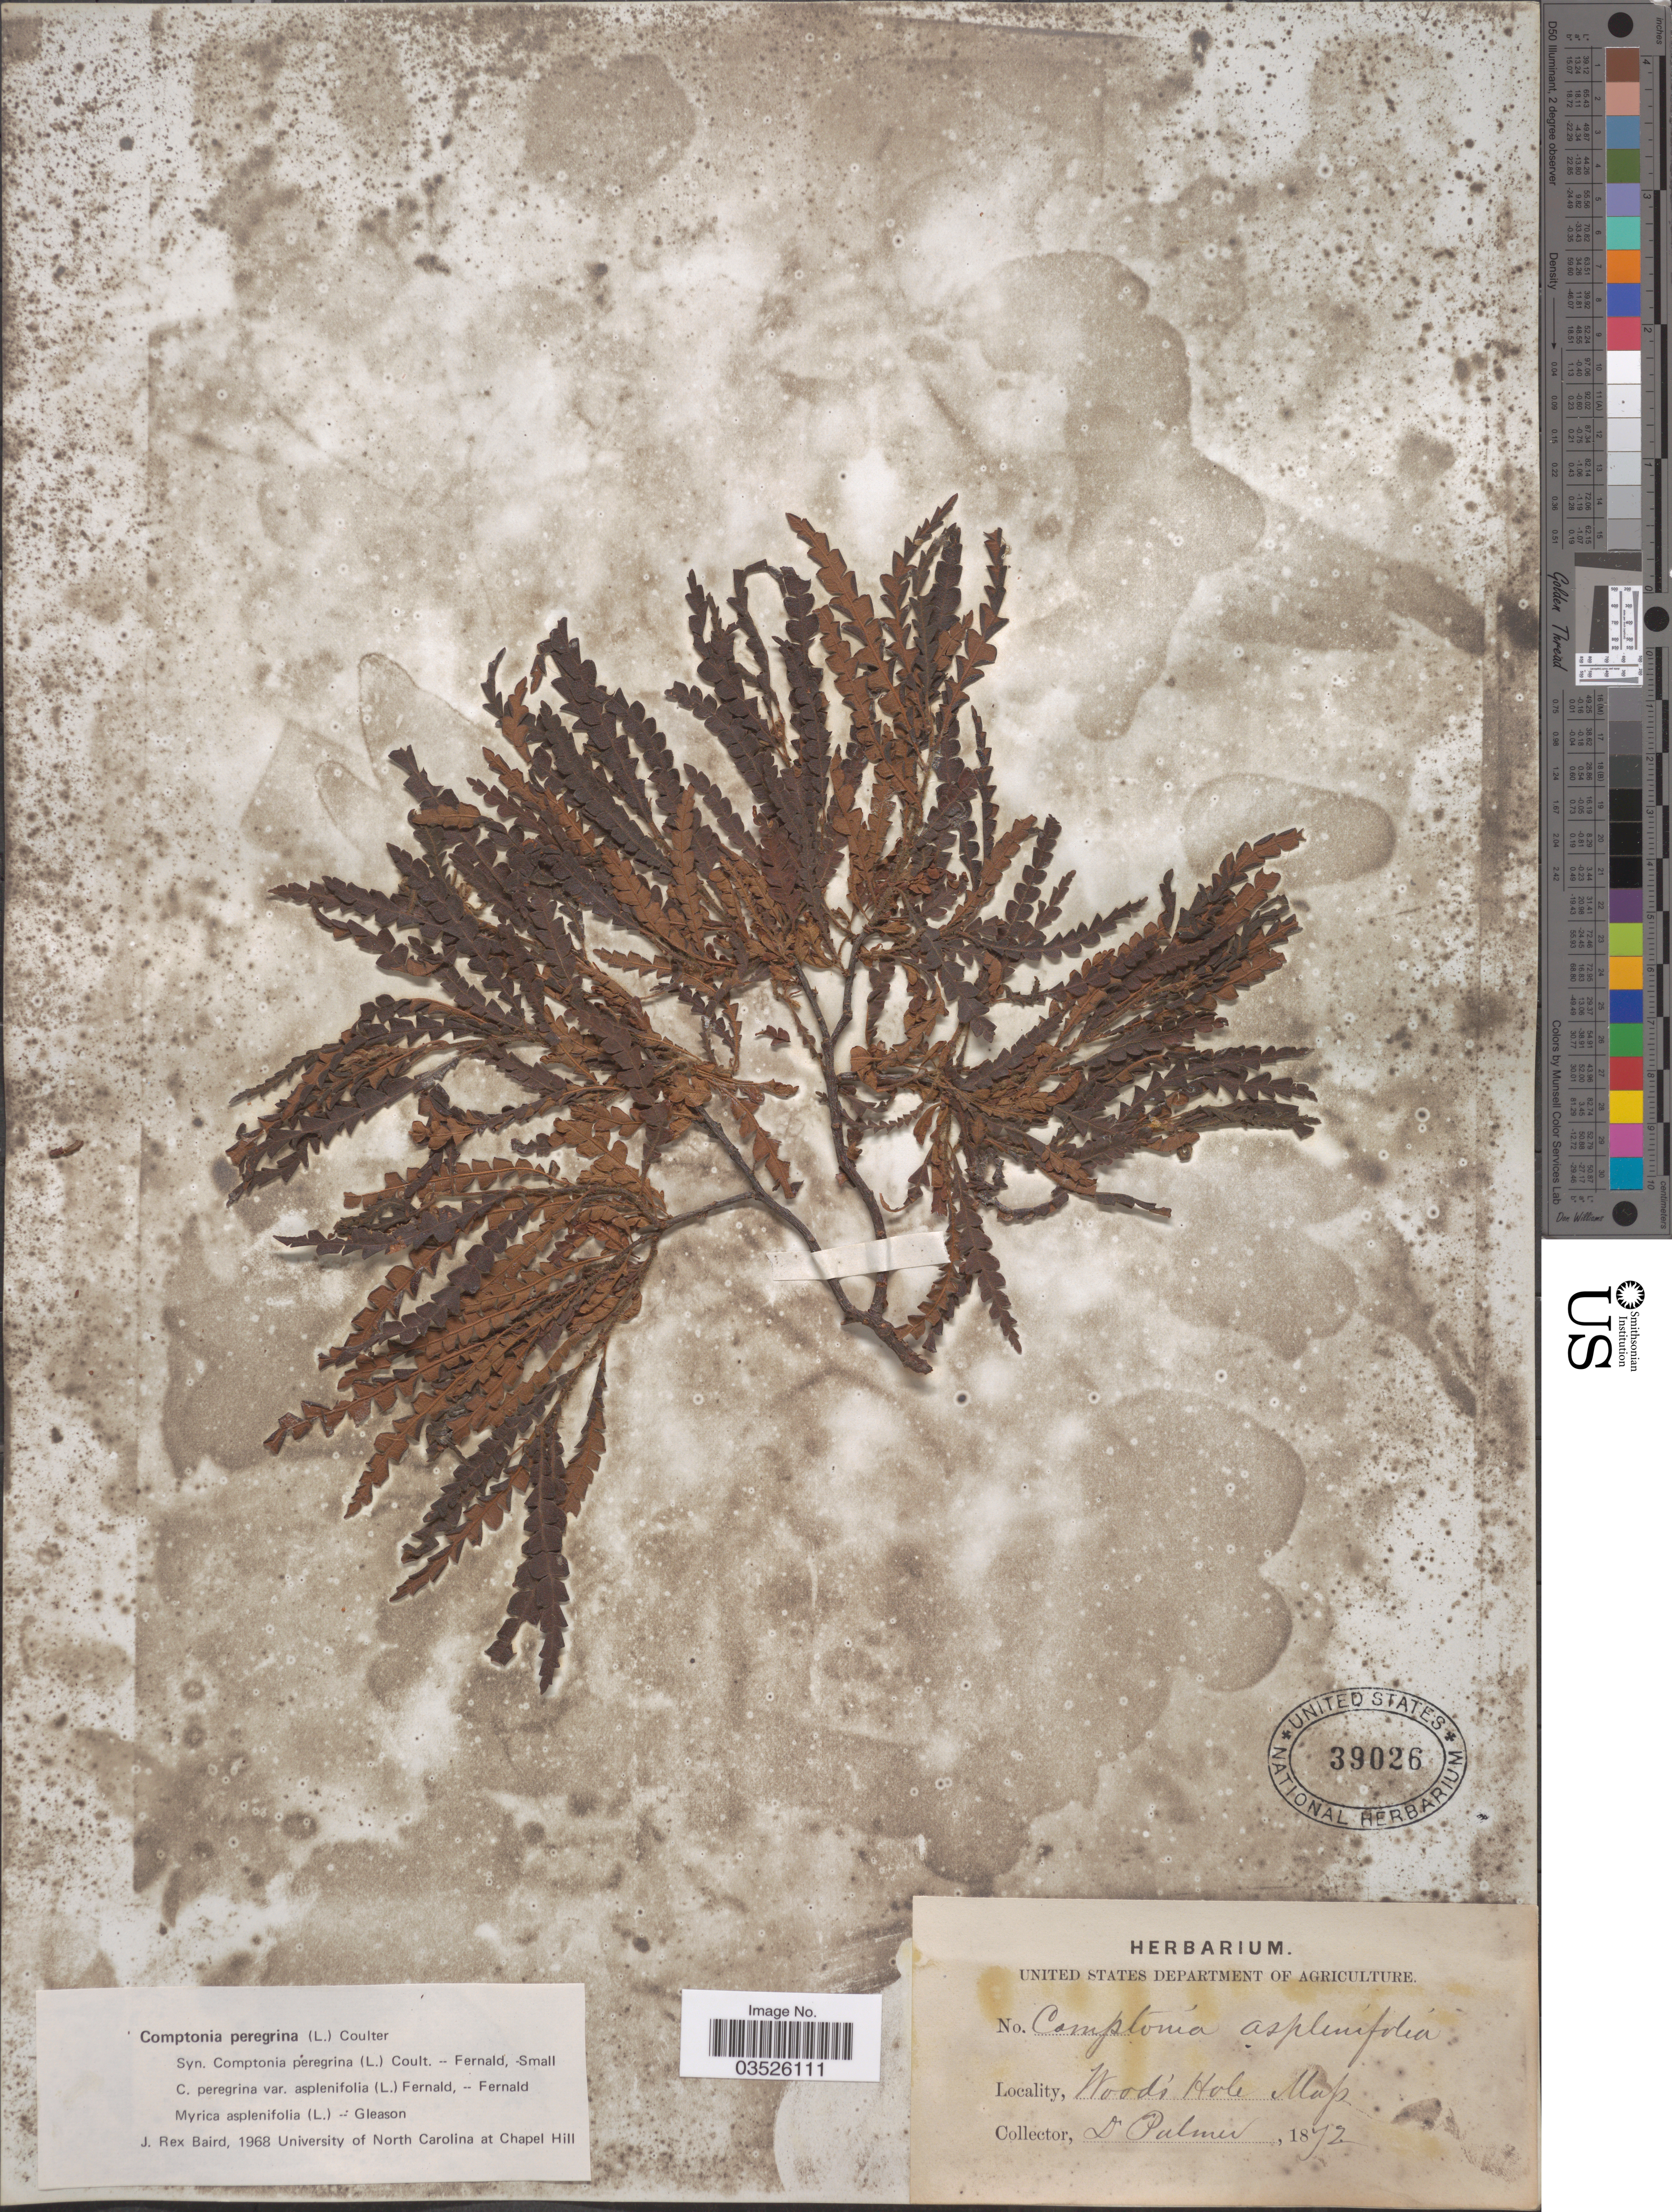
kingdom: Plantae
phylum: Tracheophyta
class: Magnoliopsida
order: Fagales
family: Myricaceae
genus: Comptonia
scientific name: Comptonia peregrina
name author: (L.) J.M. Coult.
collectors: Palmer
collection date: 1872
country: United States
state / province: Massachusetts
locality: Wood's Hole.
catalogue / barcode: US 39026